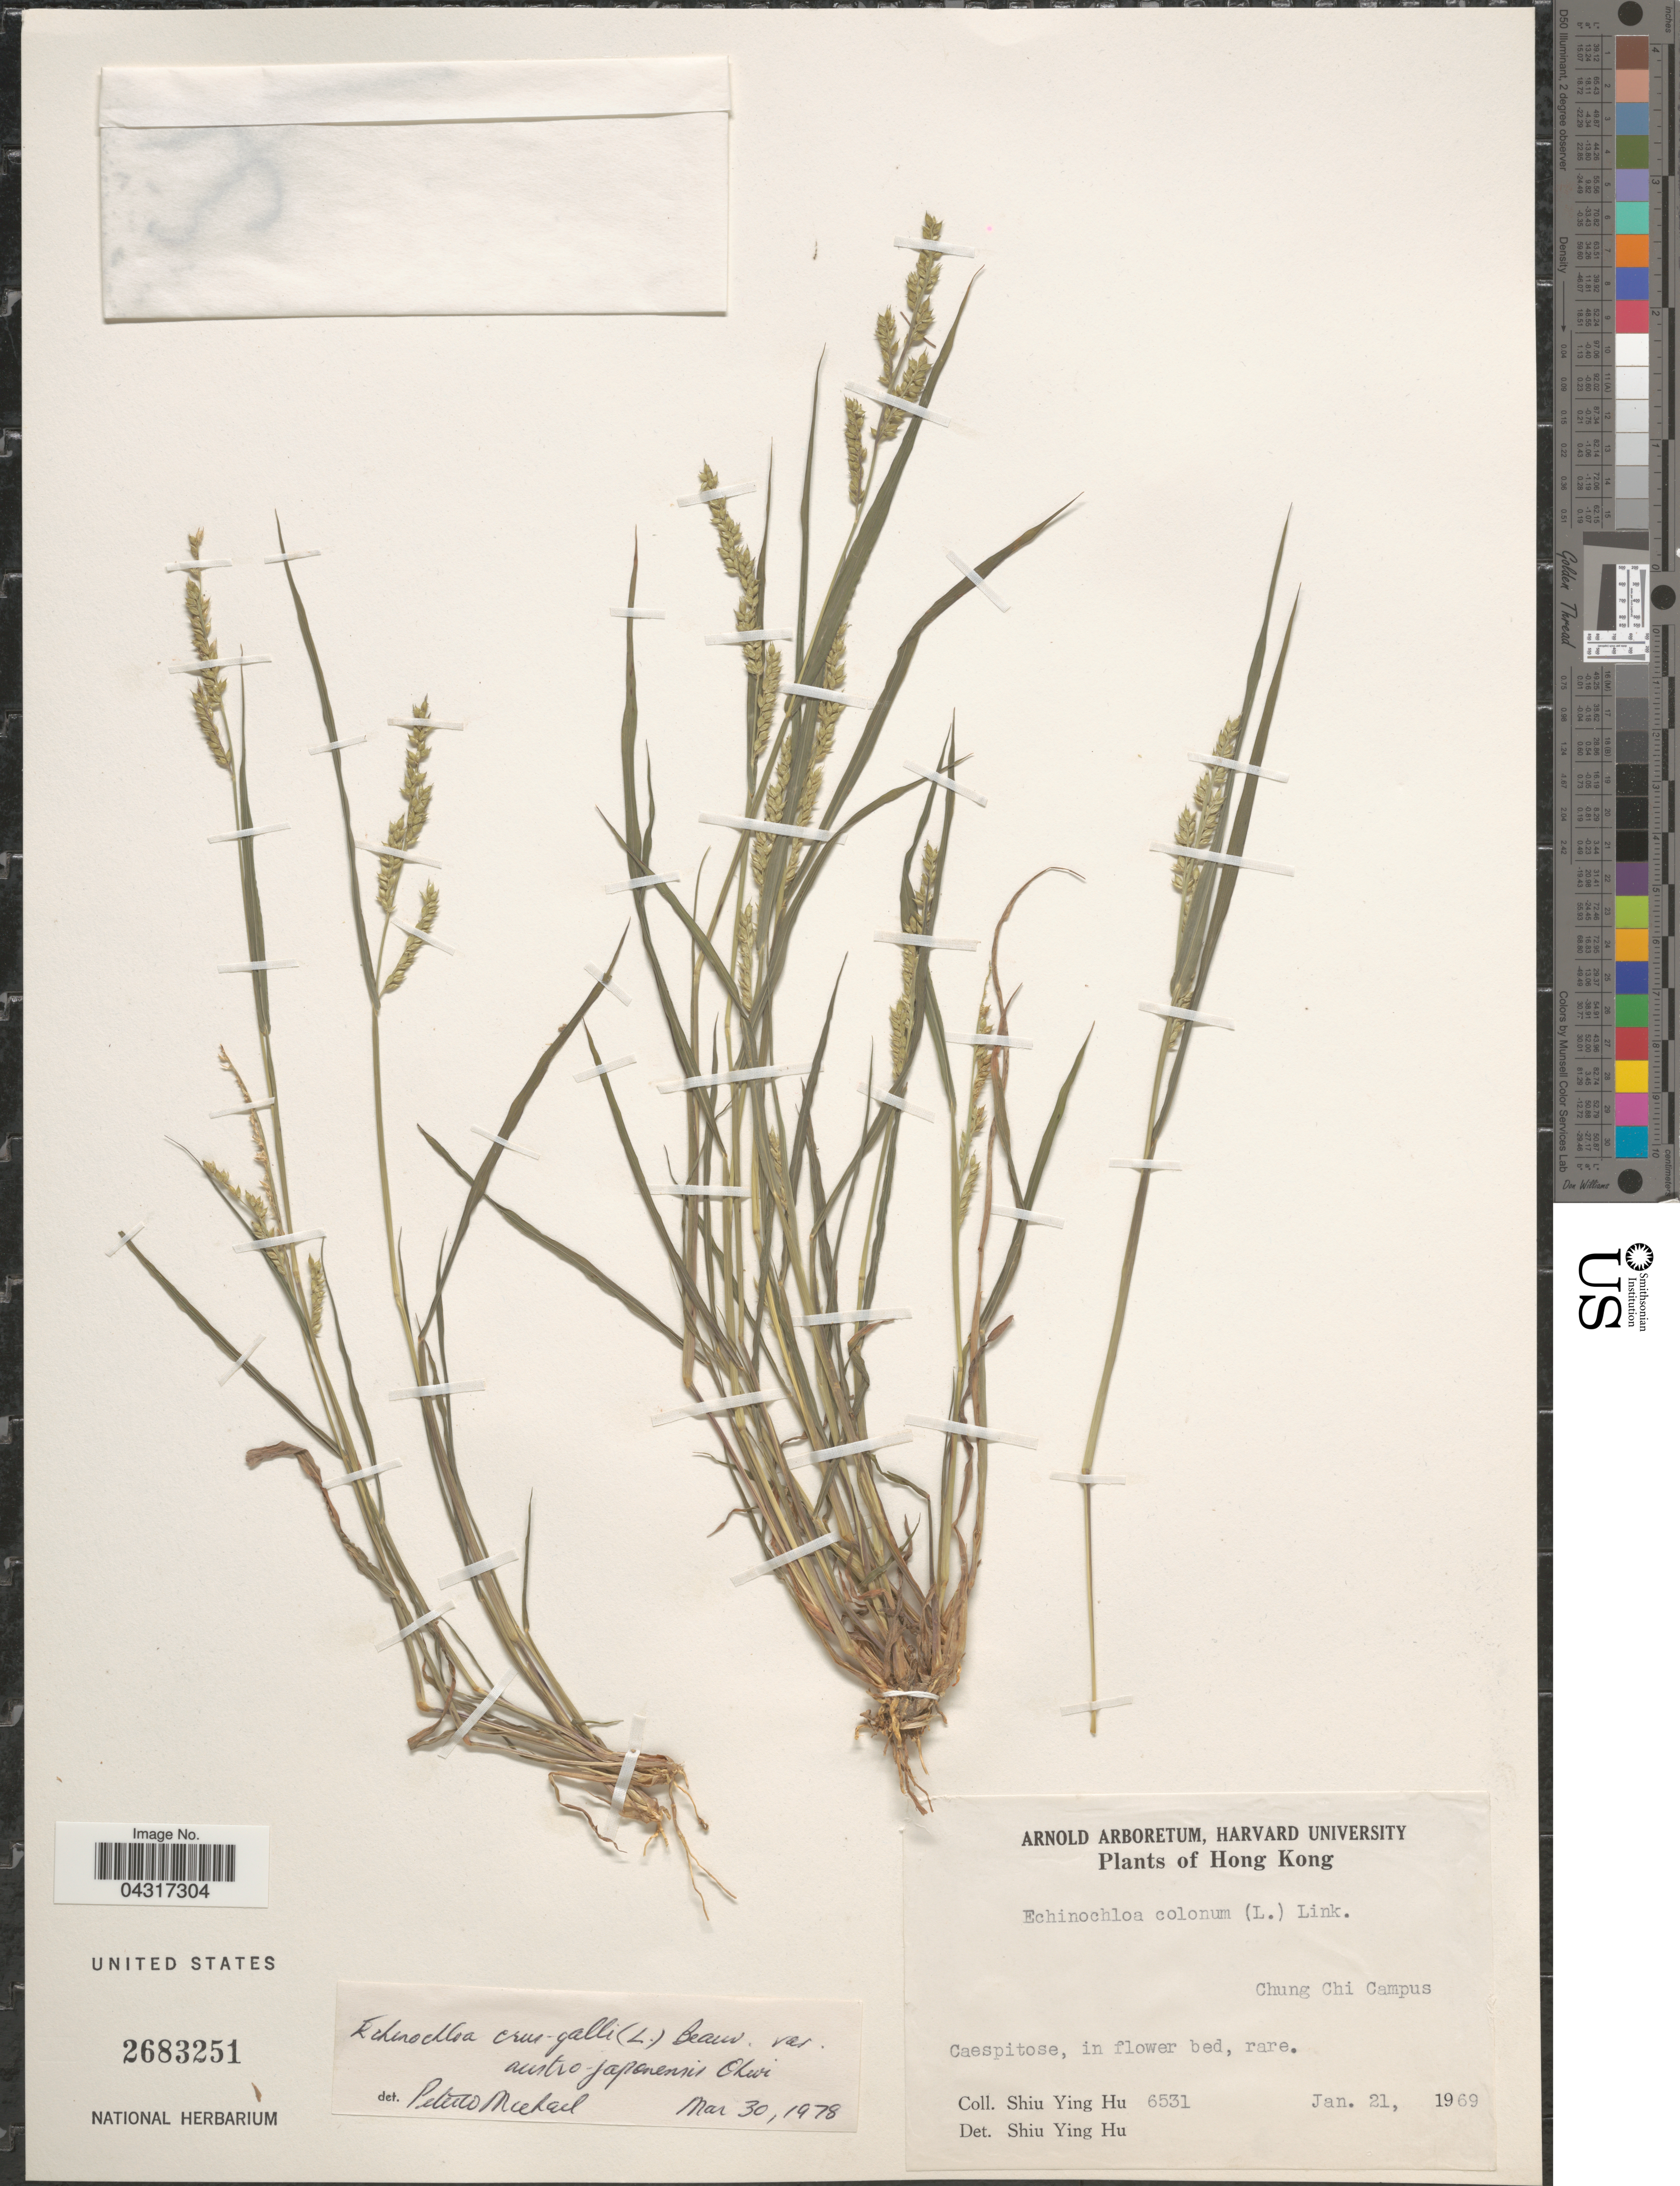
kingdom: Plantae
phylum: Tracheophyta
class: Liliopsida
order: Poales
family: Poaceae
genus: Echinochloa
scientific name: Echinochloa crus-galli var. austrojaponensis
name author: Ohwi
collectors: S. Y. Hu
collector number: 6531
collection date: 1969-01-21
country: China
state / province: Hong Kong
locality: Chung Chi Campus.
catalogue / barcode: US 2683251